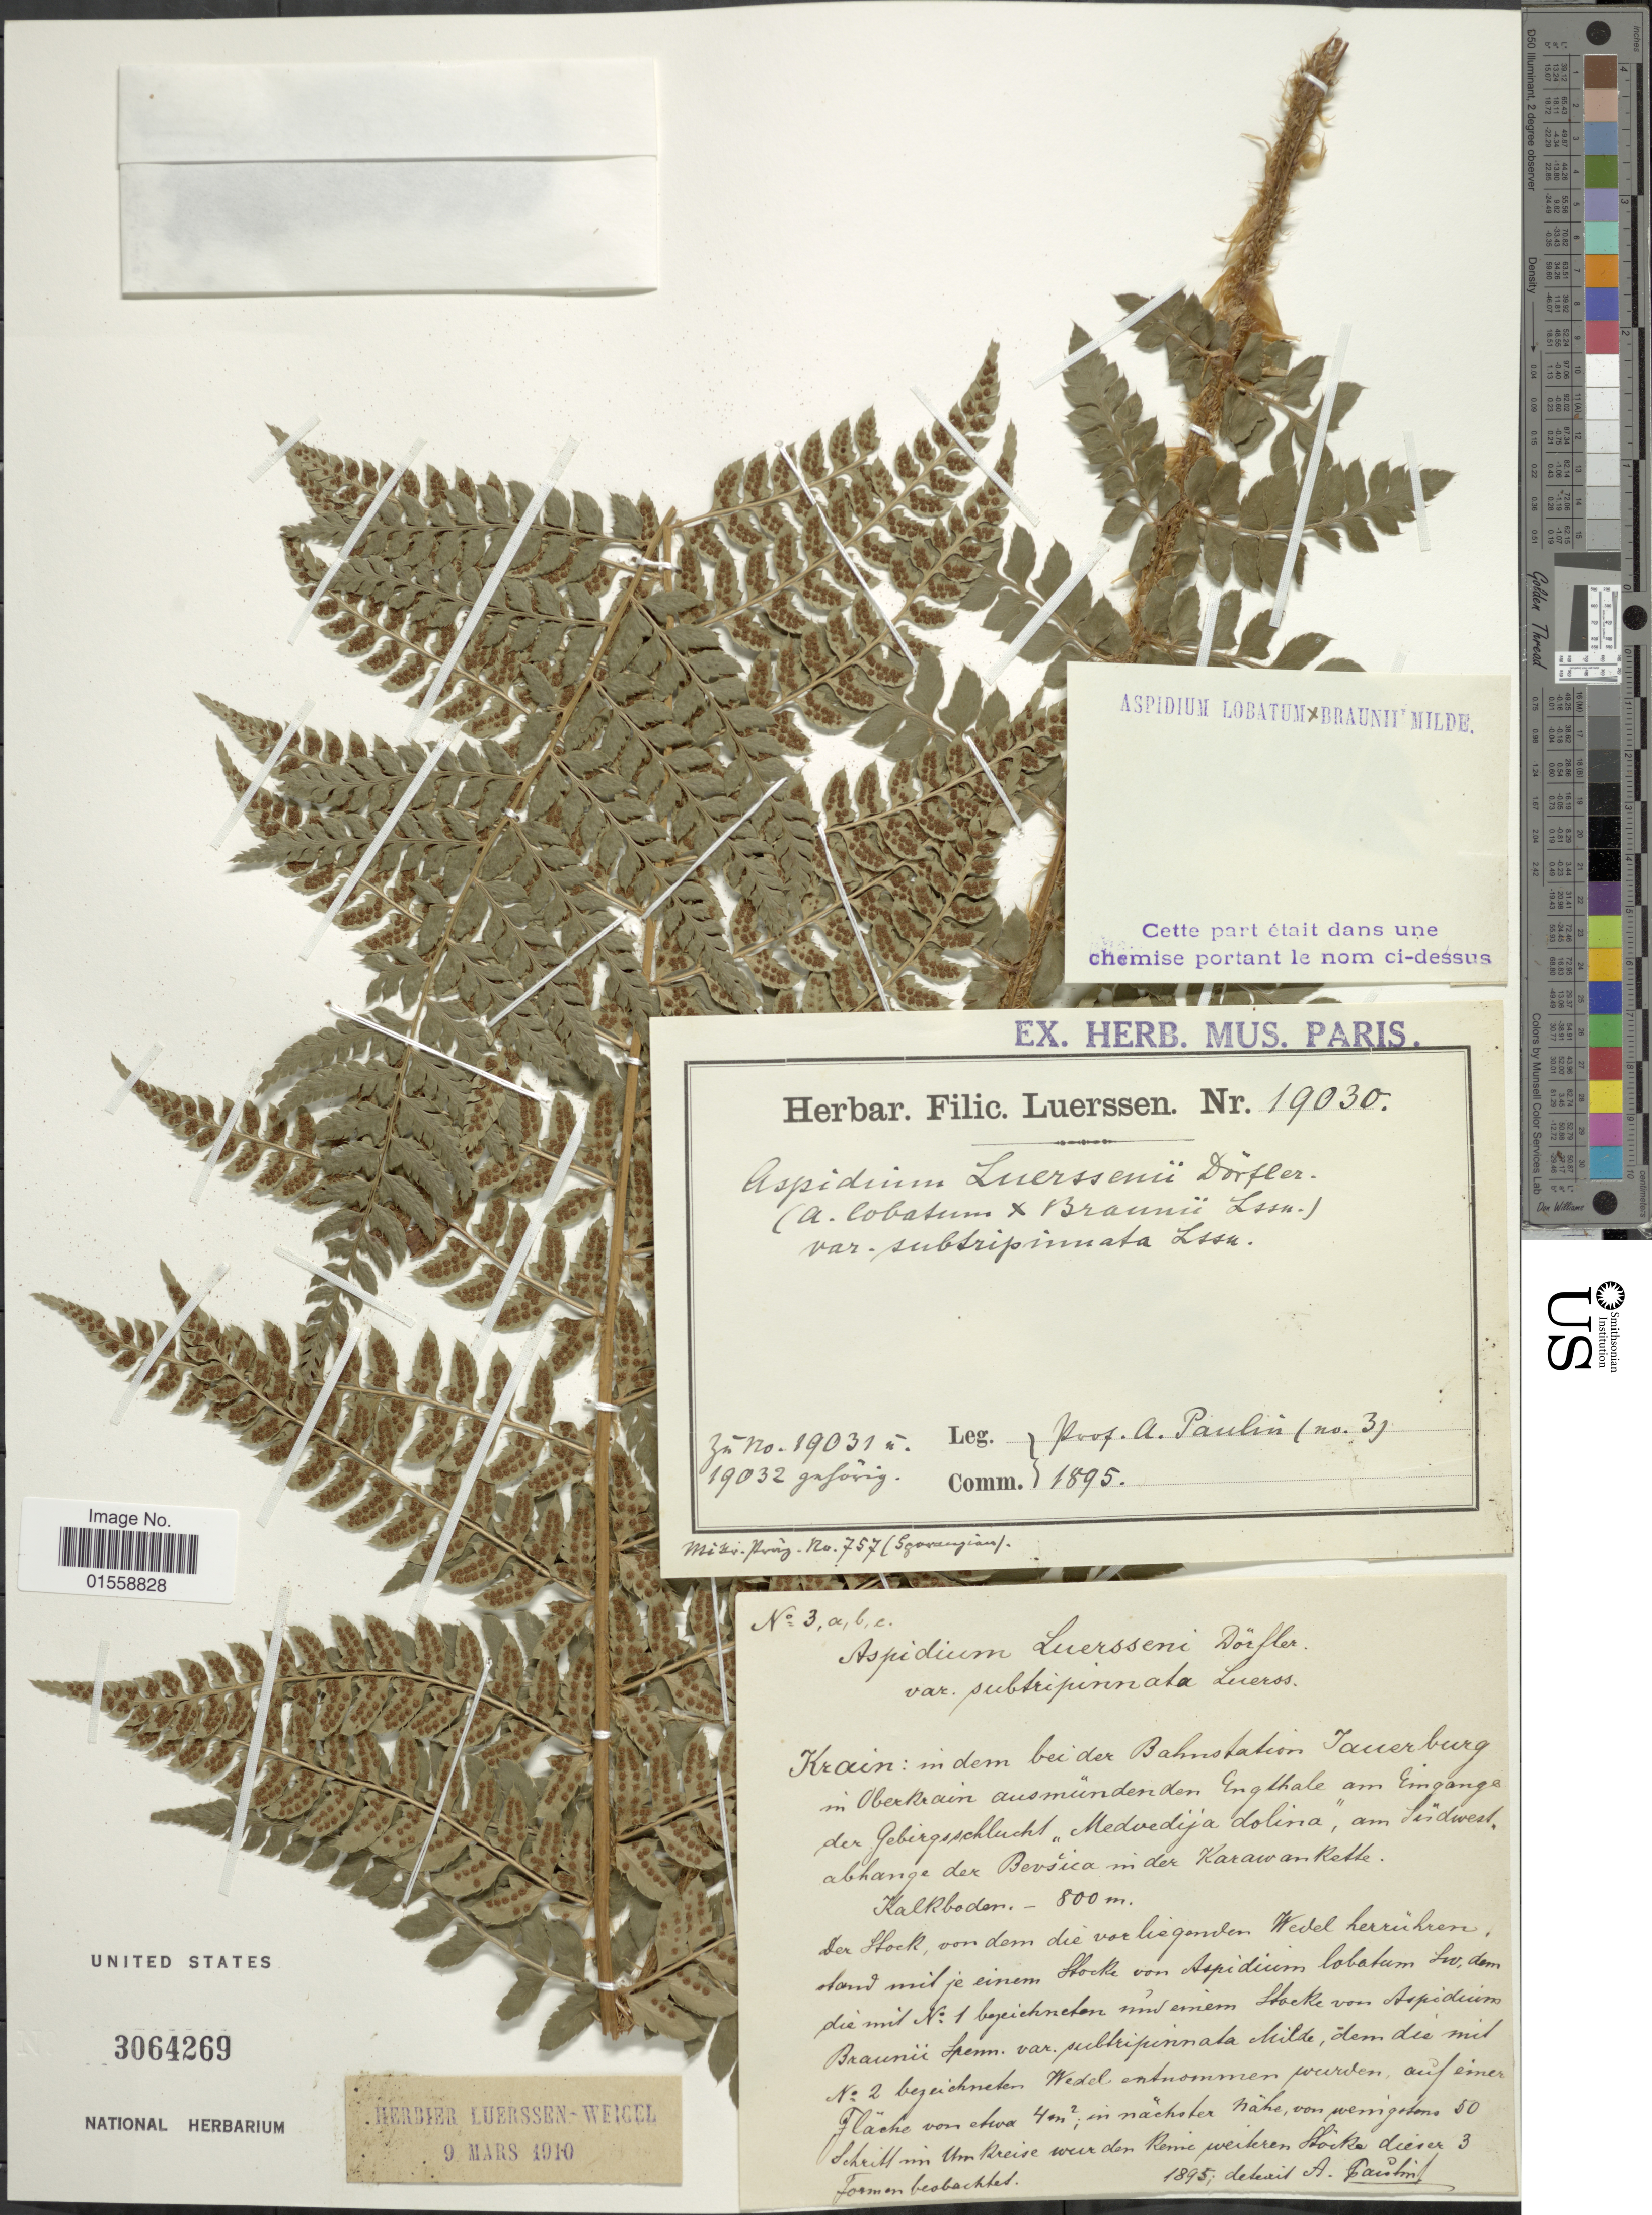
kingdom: Plantae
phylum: Tracheophyta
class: Polypodiopsida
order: Polypodiales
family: Dryopteridaceae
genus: Polystichum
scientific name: Polystichum x luerssenii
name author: (Dörfl.) Hahne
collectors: -. Paulin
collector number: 19030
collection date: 1895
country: Slovenia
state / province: Kranj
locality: Krain: in dem bei der Bahnstation Tanerburg in Oberkrain Ausmundenden Engthale am Enigange der Gebirgsschlucht "Medvedija doliria", am Sudwest abhange der Bevsica in der Karawankette [interpreted]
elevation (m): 800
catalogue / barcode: US 3064269